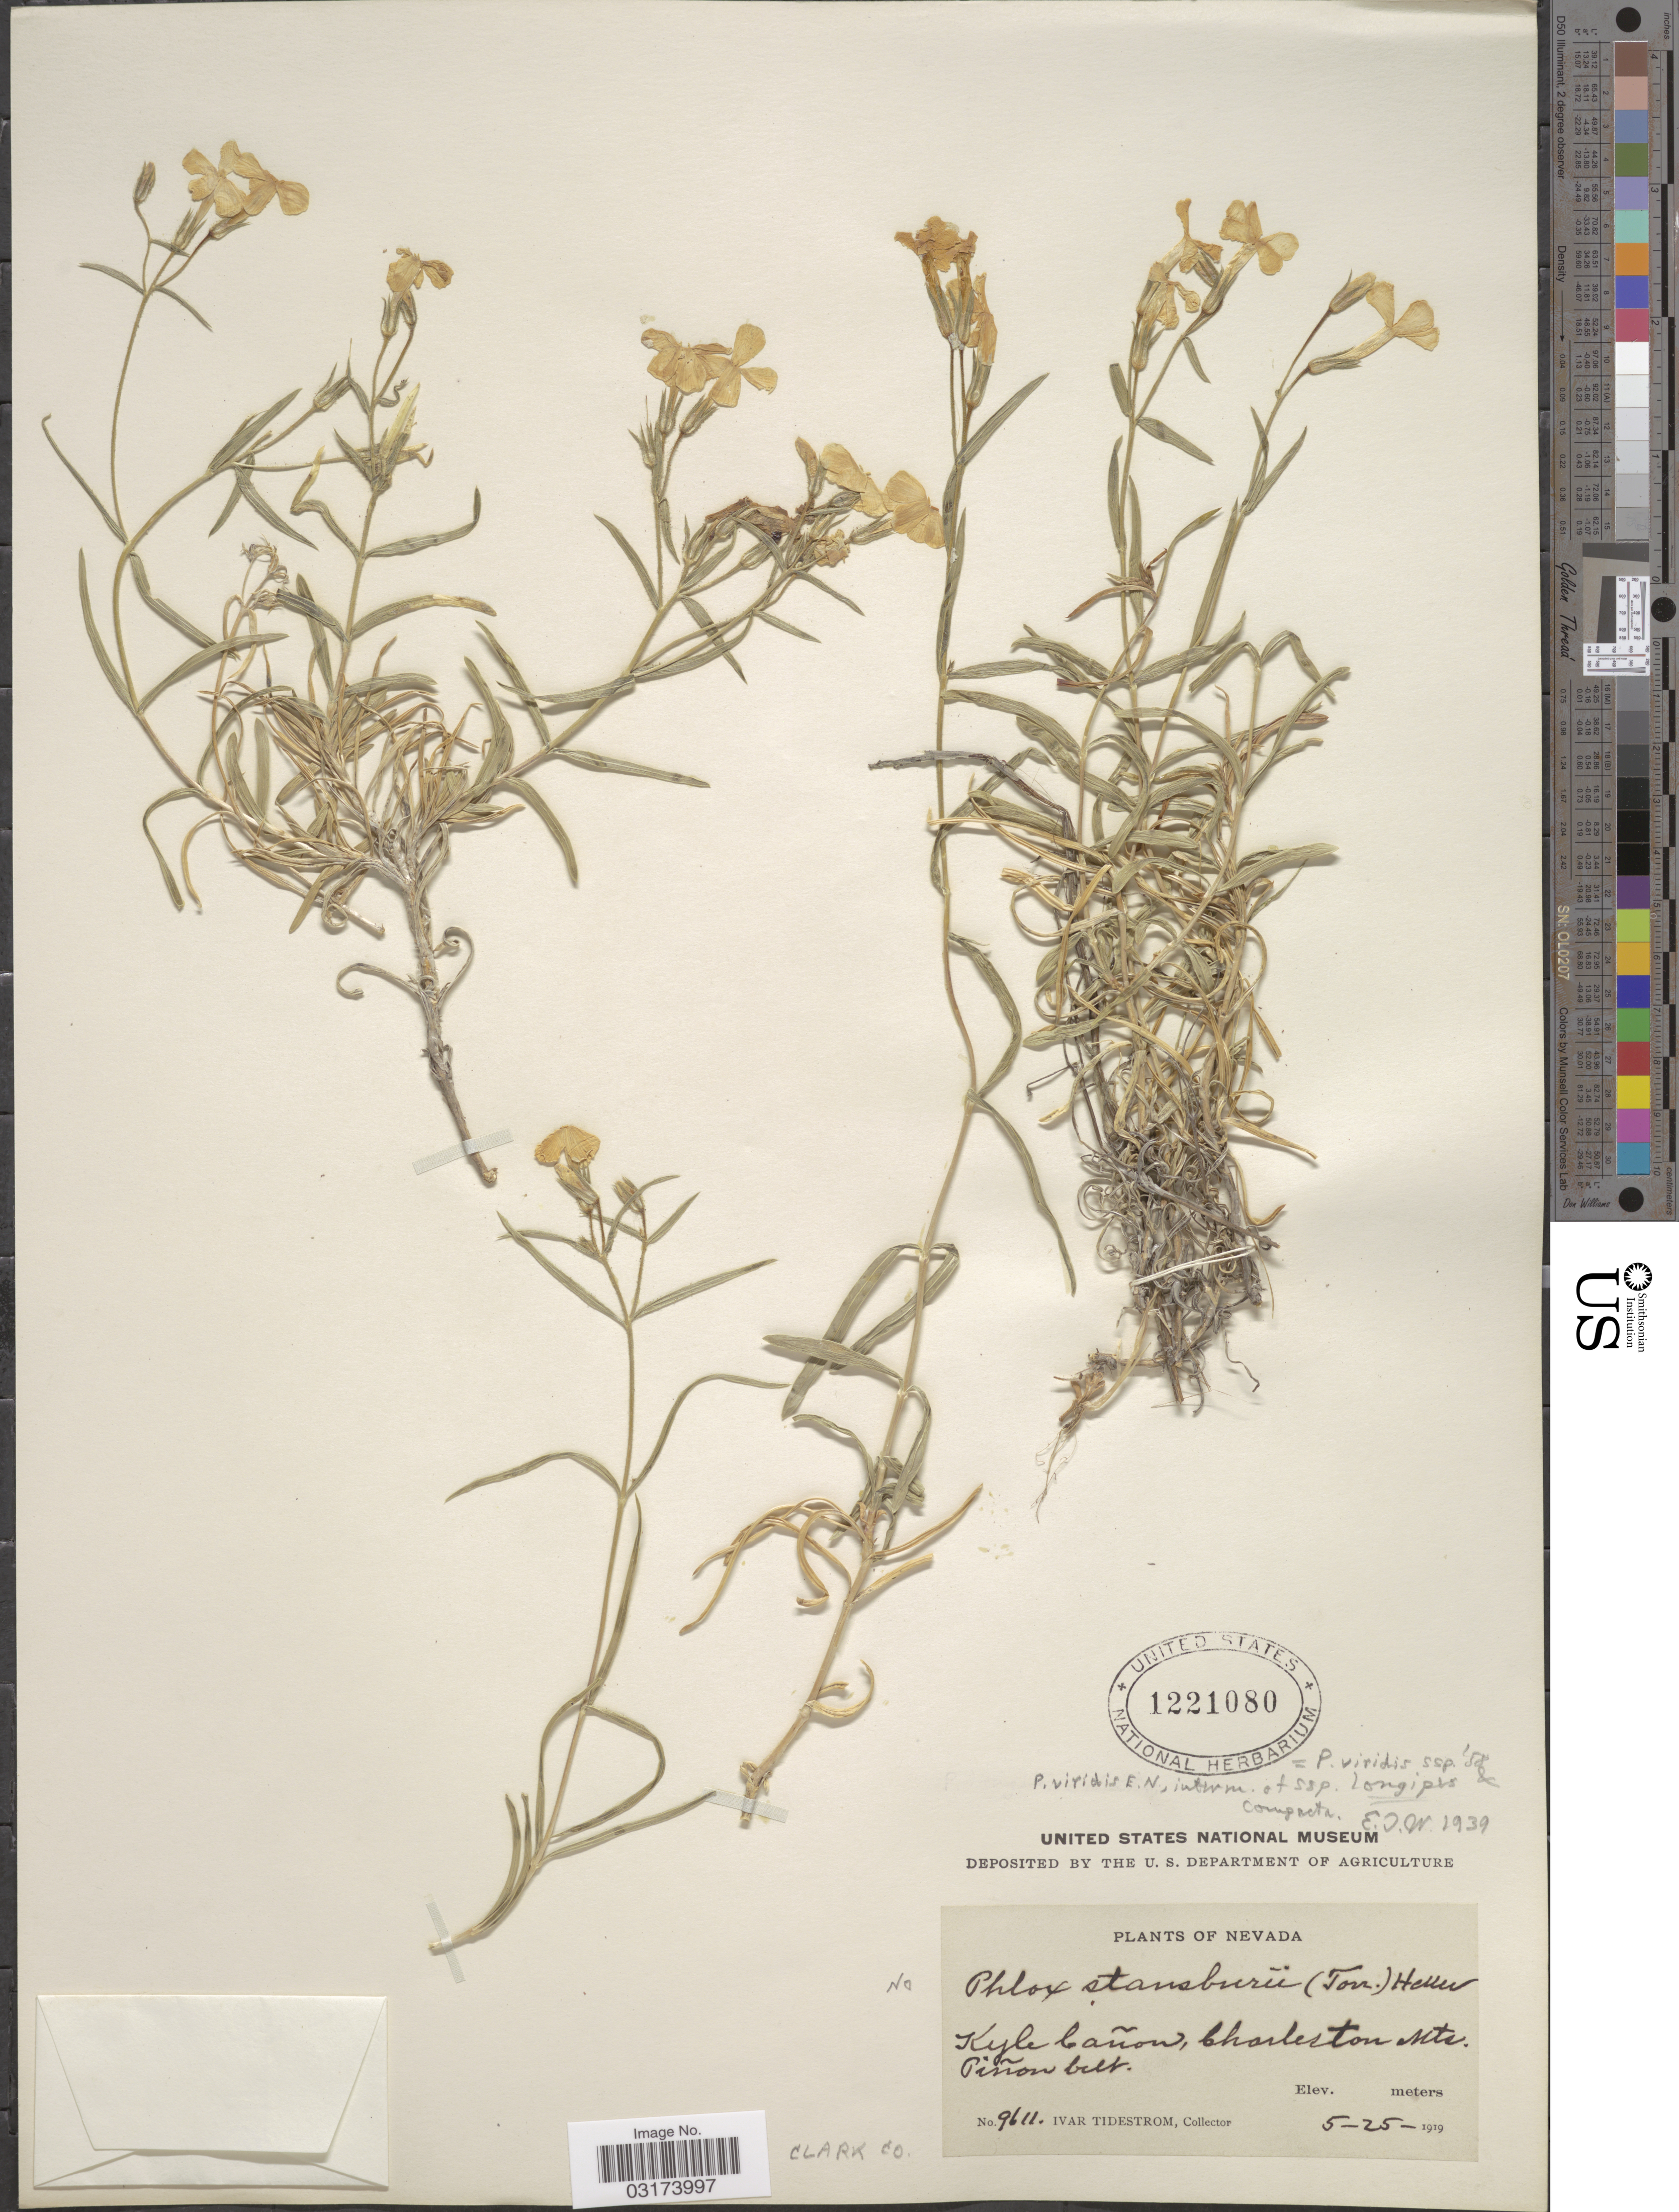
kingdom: Plantae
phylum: Tracheophyta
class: Magnoliopsida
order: Ericales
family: Polemoniaceae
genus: Phlox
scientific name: Phlox longifolia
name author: Nutt.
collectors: I. F. Tidestrom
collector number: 9611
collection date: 1919-05-25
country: United States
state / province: Nevada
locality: Kyle Cañon, Charleston Mts. Piñon belt. Clark Co.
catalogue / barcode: US 1221080